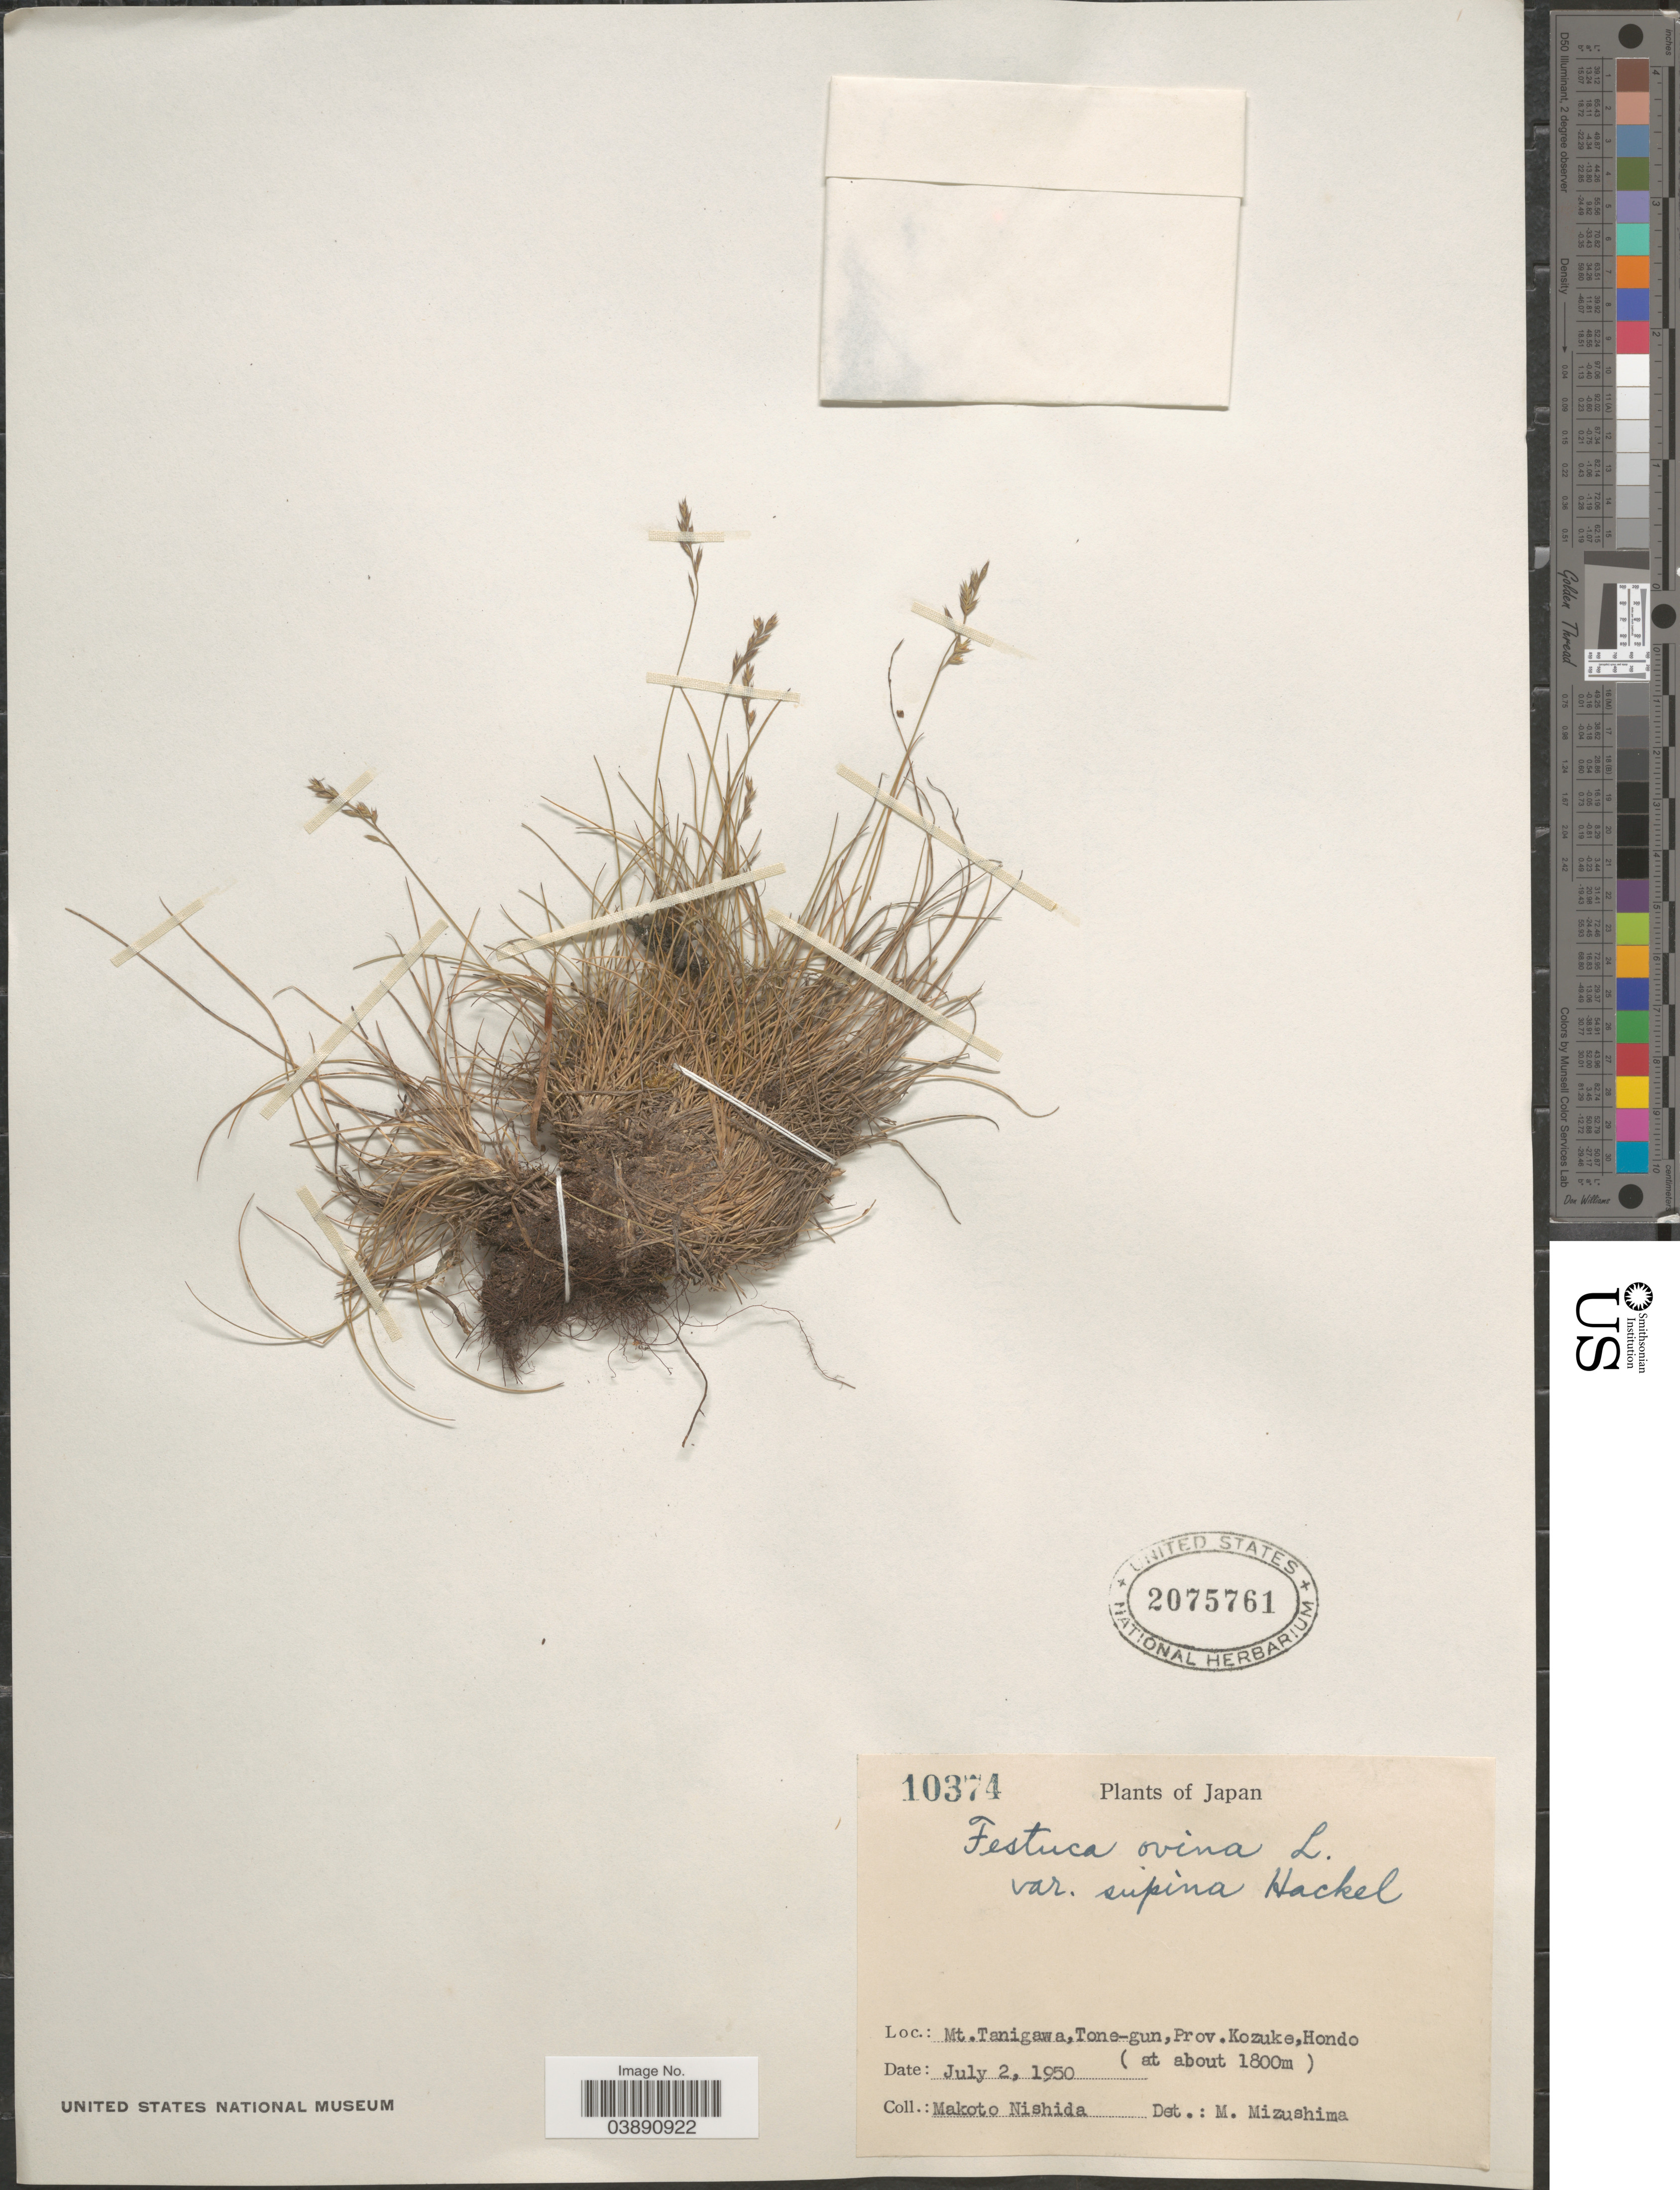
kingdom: Plantae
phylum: Tracheophyta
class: Liliopsida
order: Poales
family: Poaceae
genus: Festuca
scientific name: Festuca ovina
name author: L.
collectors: M. Nishida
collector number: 10374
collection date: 1950-07-02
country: Japan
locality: Mt. Tanigawa, Tone-gun, Prov. Kozuke, Hondo.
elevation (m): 1800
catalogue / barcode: US 2075761